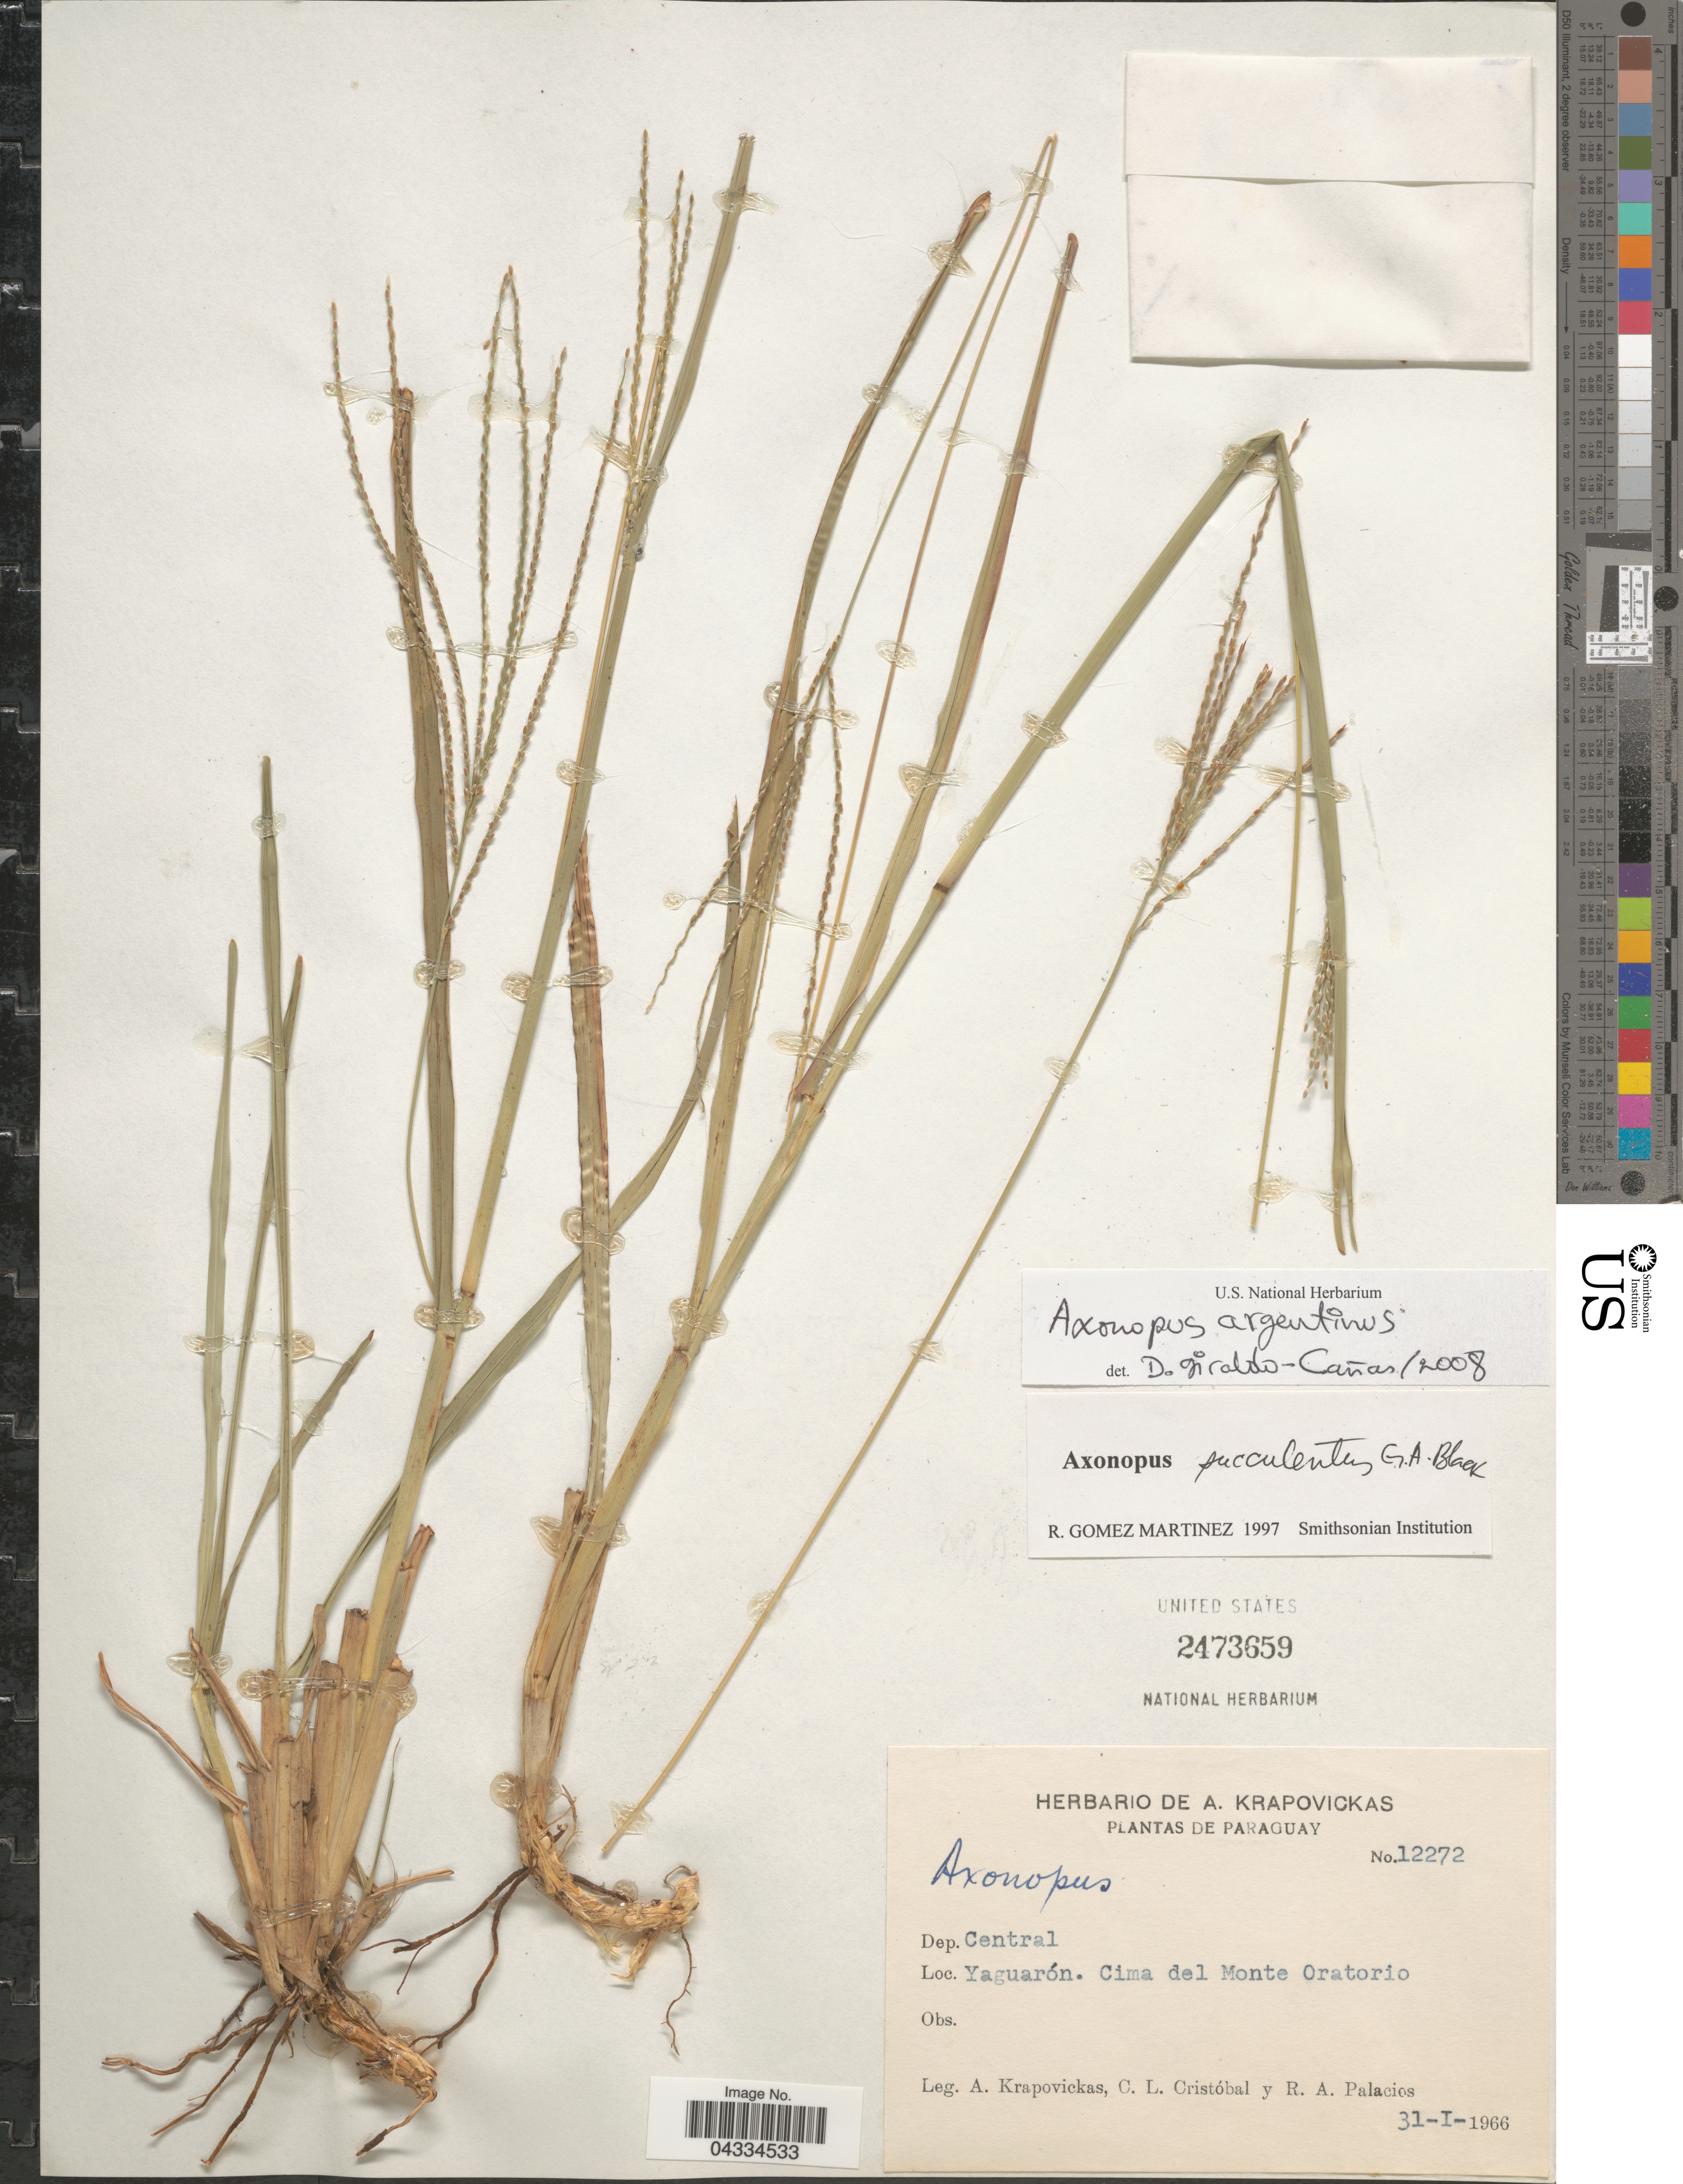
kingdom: Plantae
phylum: Tracheophyta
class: Liliopsida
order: Poales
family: Poaceae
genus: Axonopus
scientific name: Axonopus argentinus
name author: Parodi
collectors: A. Krapovickas, C. L. Cristóbal & R. Palacios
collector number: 12272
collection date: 1966-01-31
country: Paraguay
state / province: Central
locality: Dep. Central. Yaguarón. Cima del Monte Oratorio.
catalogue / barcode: US 2473659